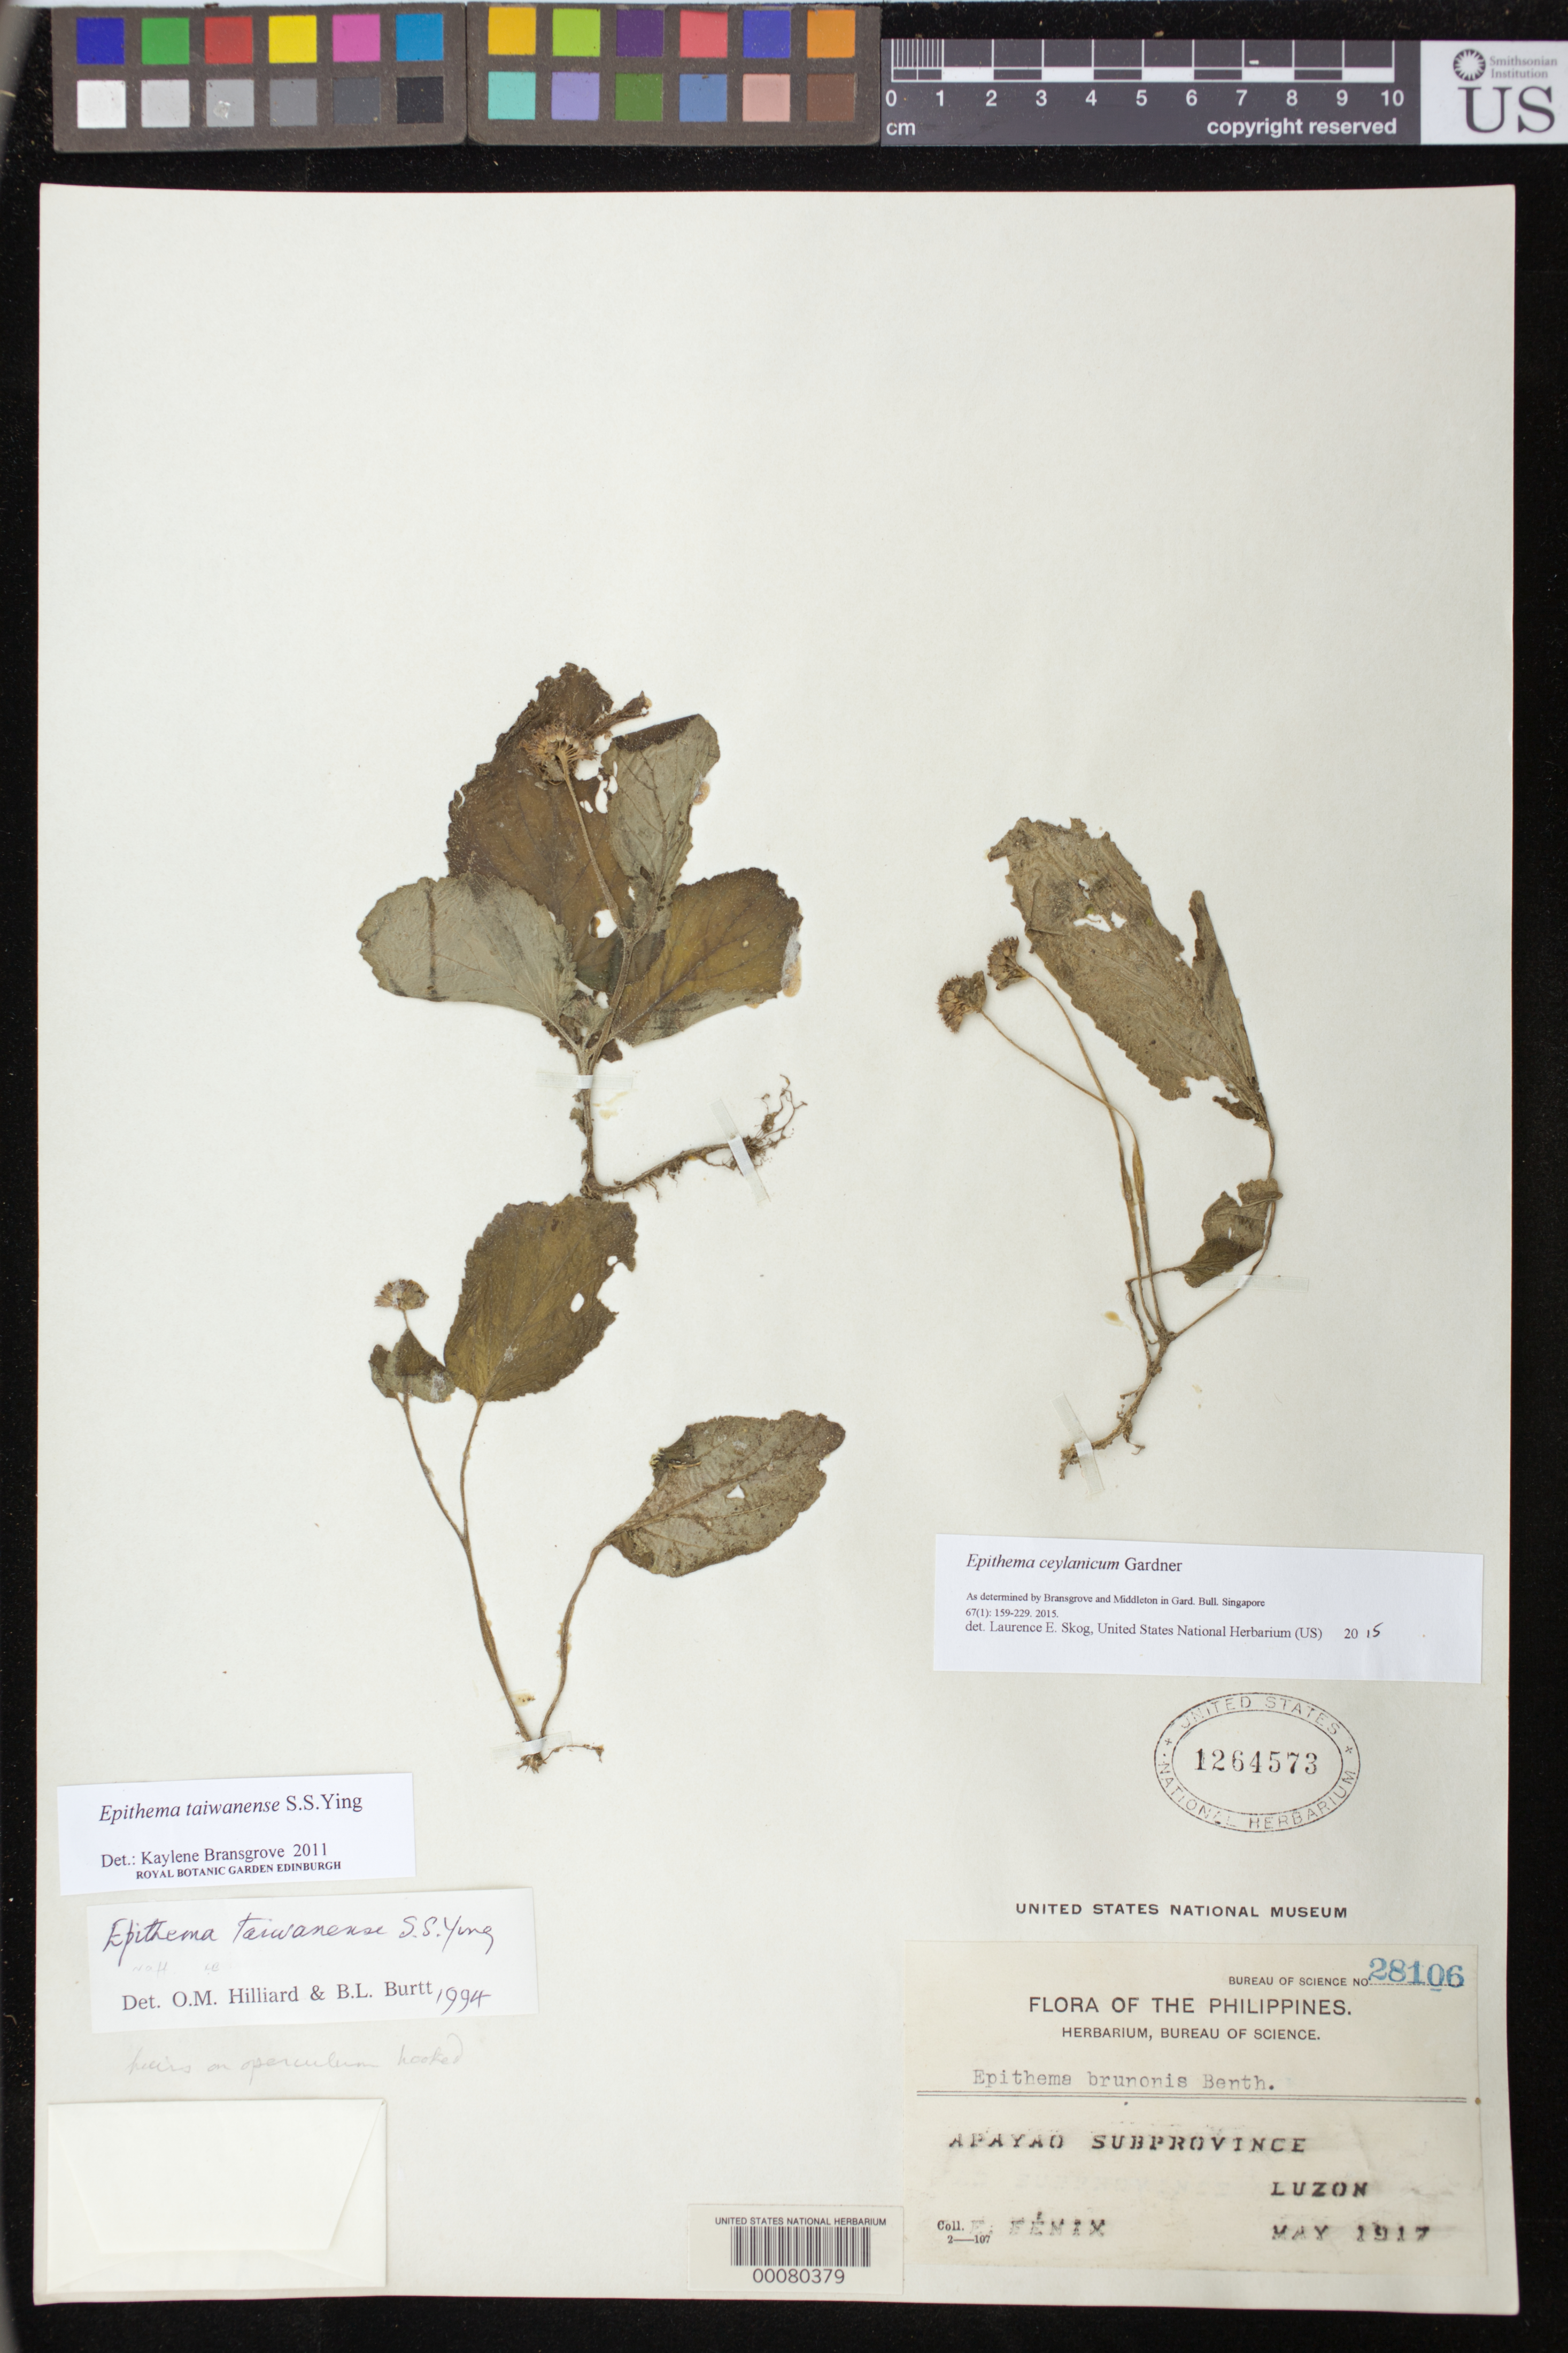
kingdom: Plantae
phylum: Tracheophyta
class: Magnoliopsida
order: Lamiales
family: Gesneriaceae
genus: Epithema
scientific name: Epithema ceylanicum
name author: Wight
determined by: Skog, Laurence E.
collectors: E. Fénix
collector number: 28106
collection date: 1917-05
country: Philippines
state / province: Cordillera (Administrative Region)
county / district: Apayao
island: Luzon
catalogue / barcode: US 1264573